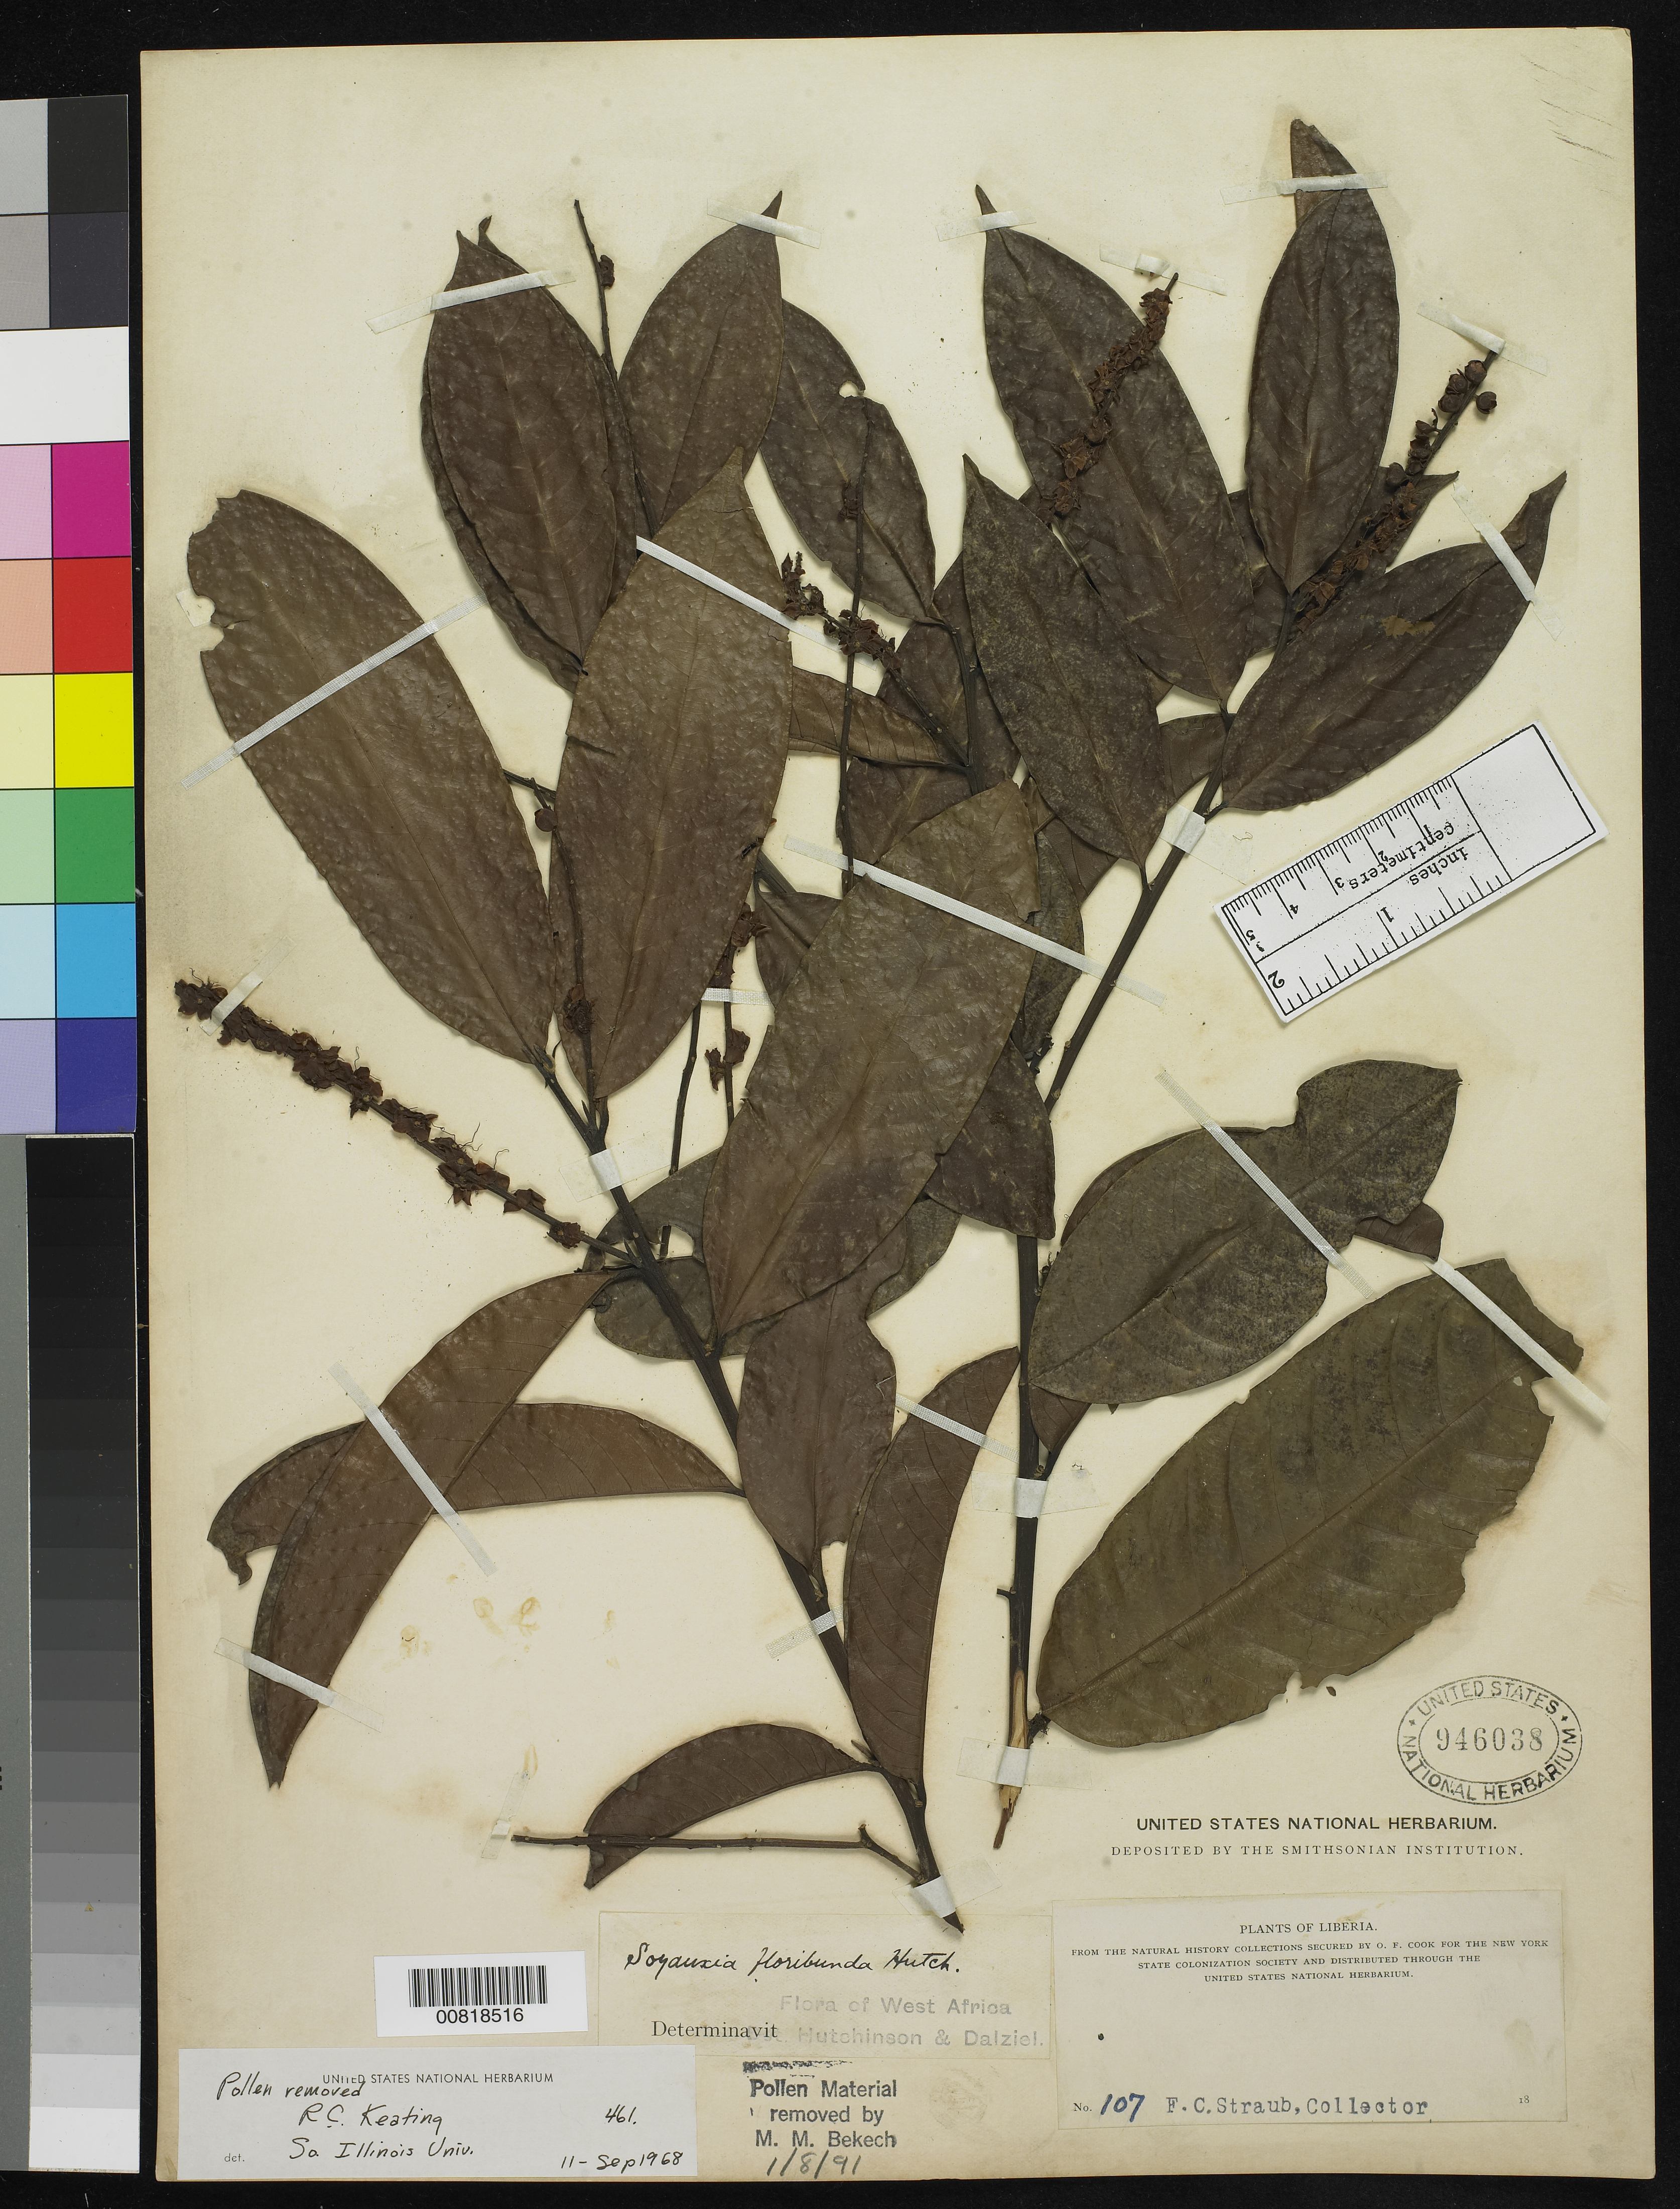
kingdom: Plantae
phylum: Tracheophyta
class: Magnoliopsida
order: Saxifragales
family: Peridiscaceae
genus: Soyauxia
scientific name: Soyauxia floribunda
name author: Hutch.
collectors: F. Straub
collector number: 107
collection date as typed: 18--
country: Liberia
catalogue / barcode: US 946038